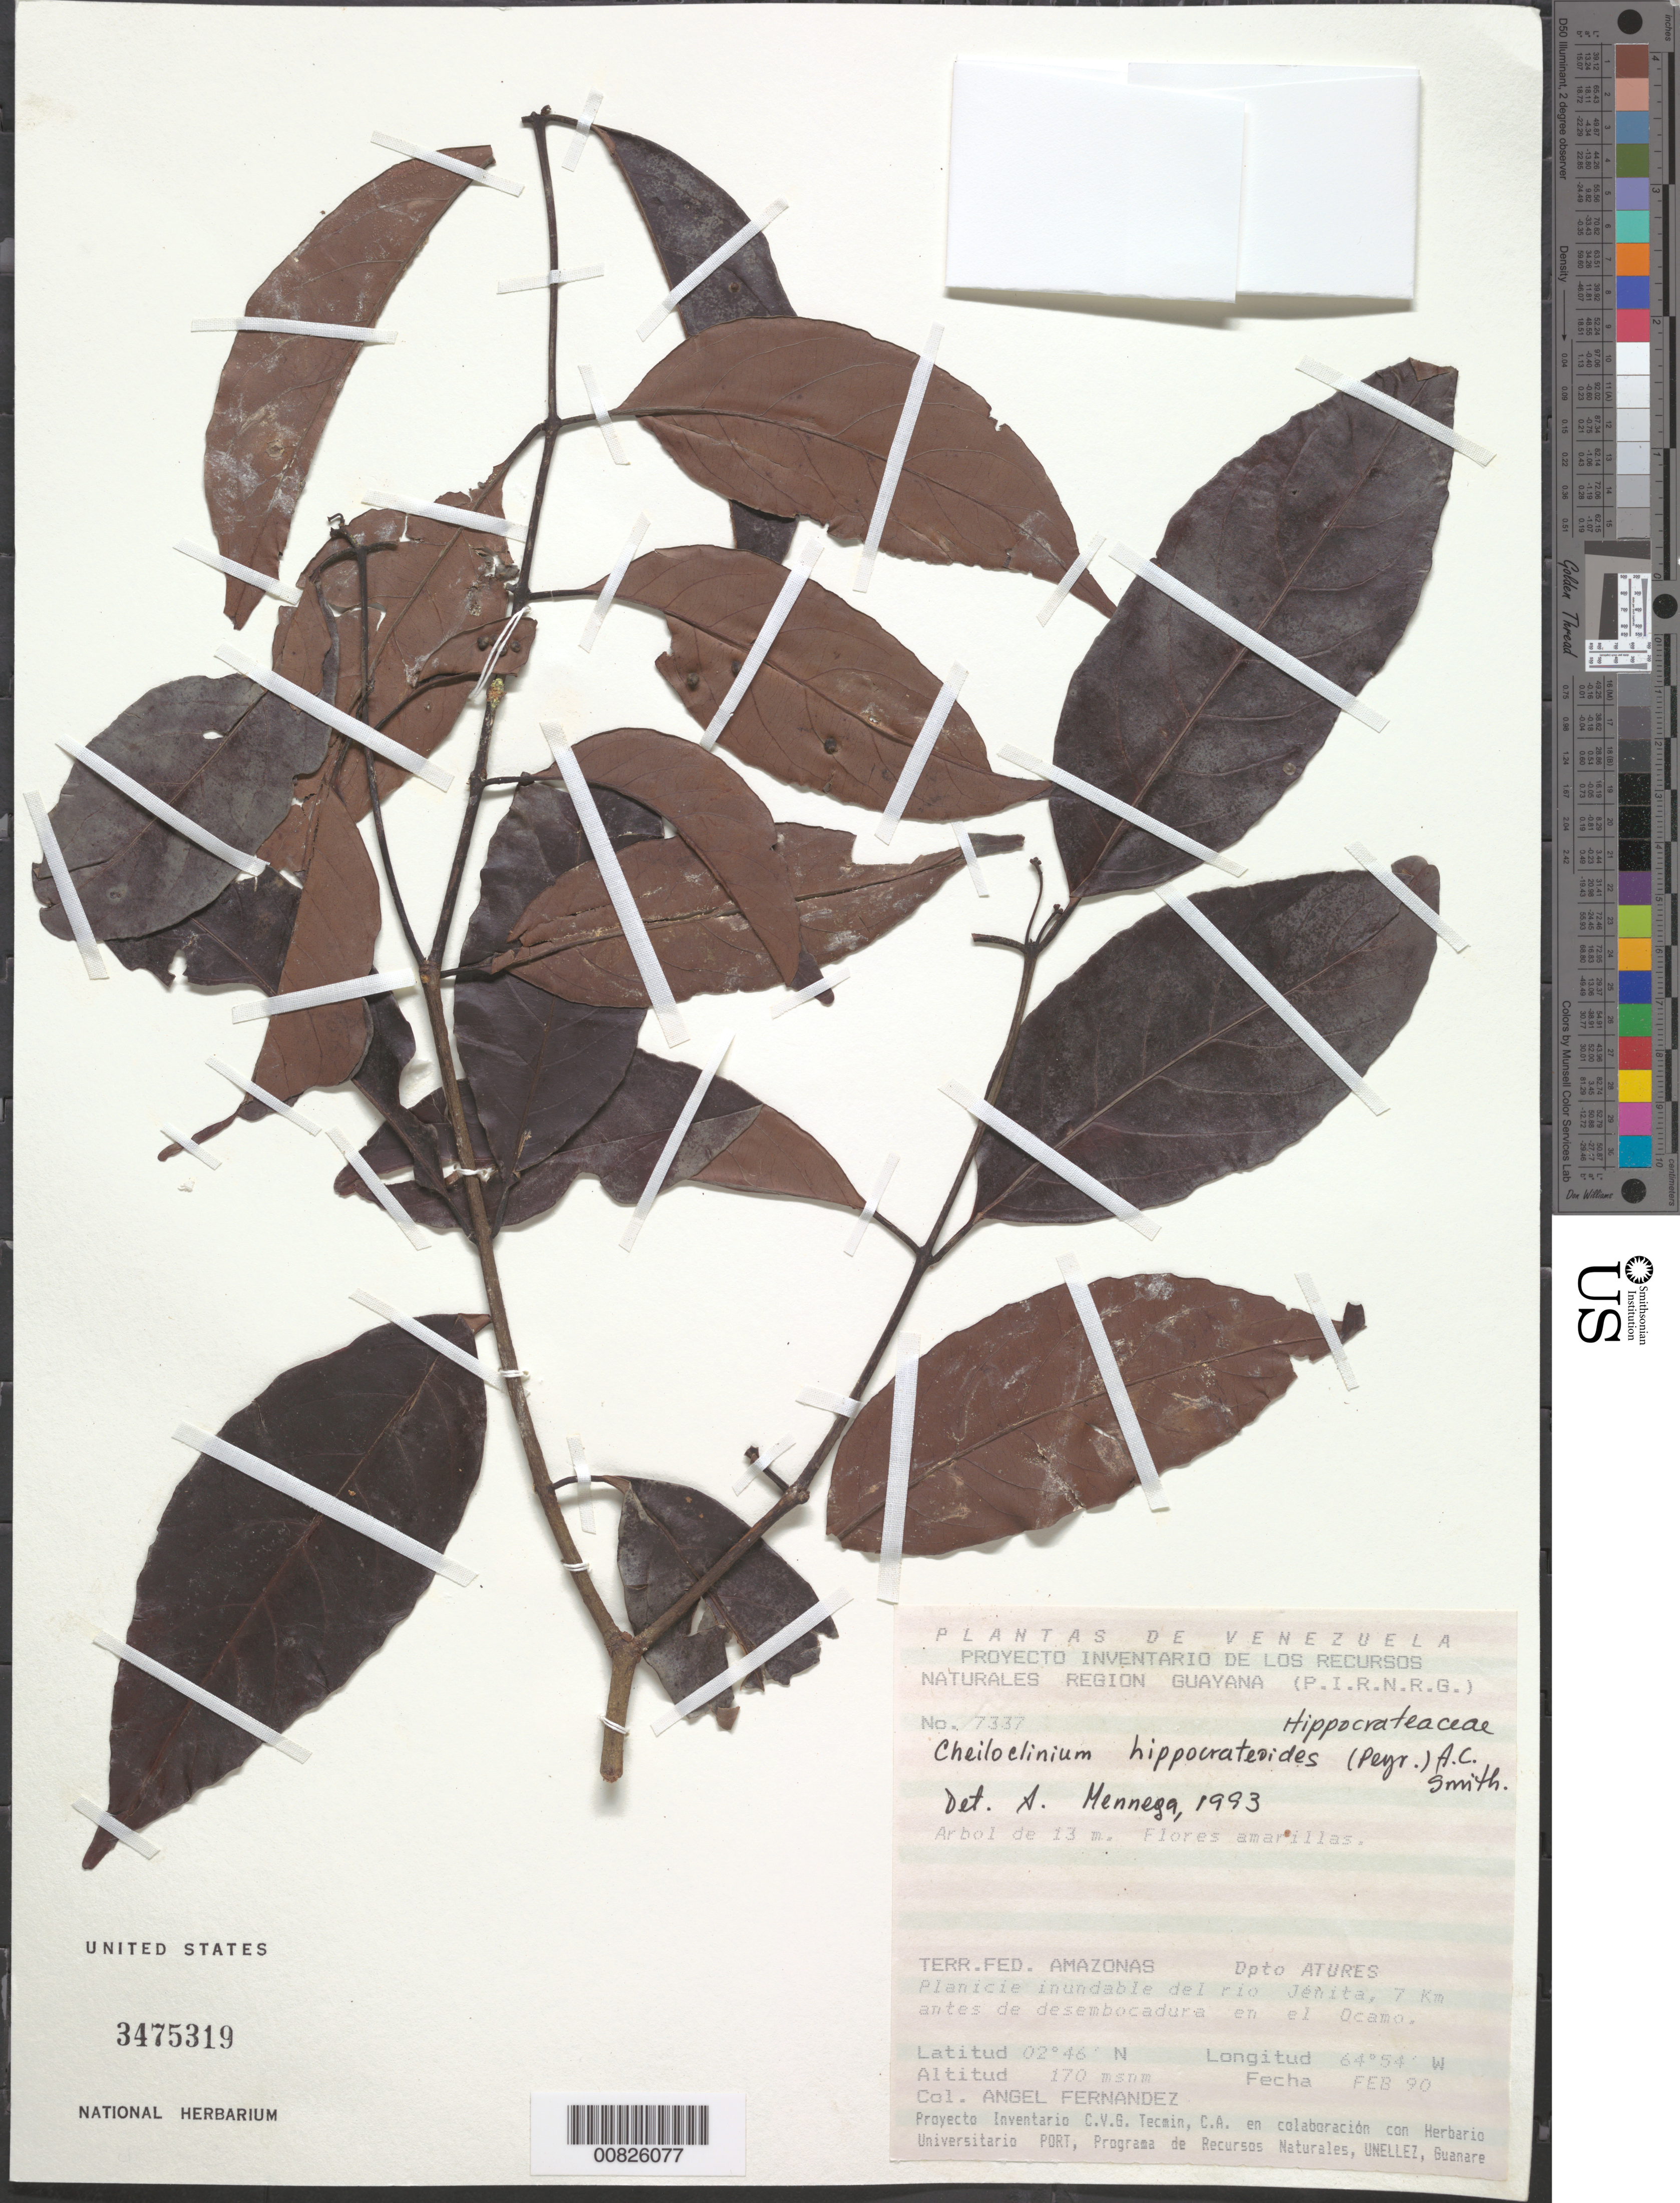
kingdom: Plantae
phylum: Tracheophyta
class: Magnoliopsida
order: Celastrales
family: Celastraceae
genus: Cheiloclinium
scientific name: Cheiloclinium hippocrateoides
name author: (Peyr.) A.C. Sm.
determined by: Mennega, A. M. W.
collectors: A. Fernández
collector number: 7337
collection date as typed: Feb-90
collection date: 1990-02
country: Venezuela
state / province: Amazonas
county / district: Atures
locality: Río Jenita, 7 km antes de desembocadura en el Río Ocamo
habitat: Planicie inundable del rio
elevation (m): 170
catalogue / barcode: US 3475319